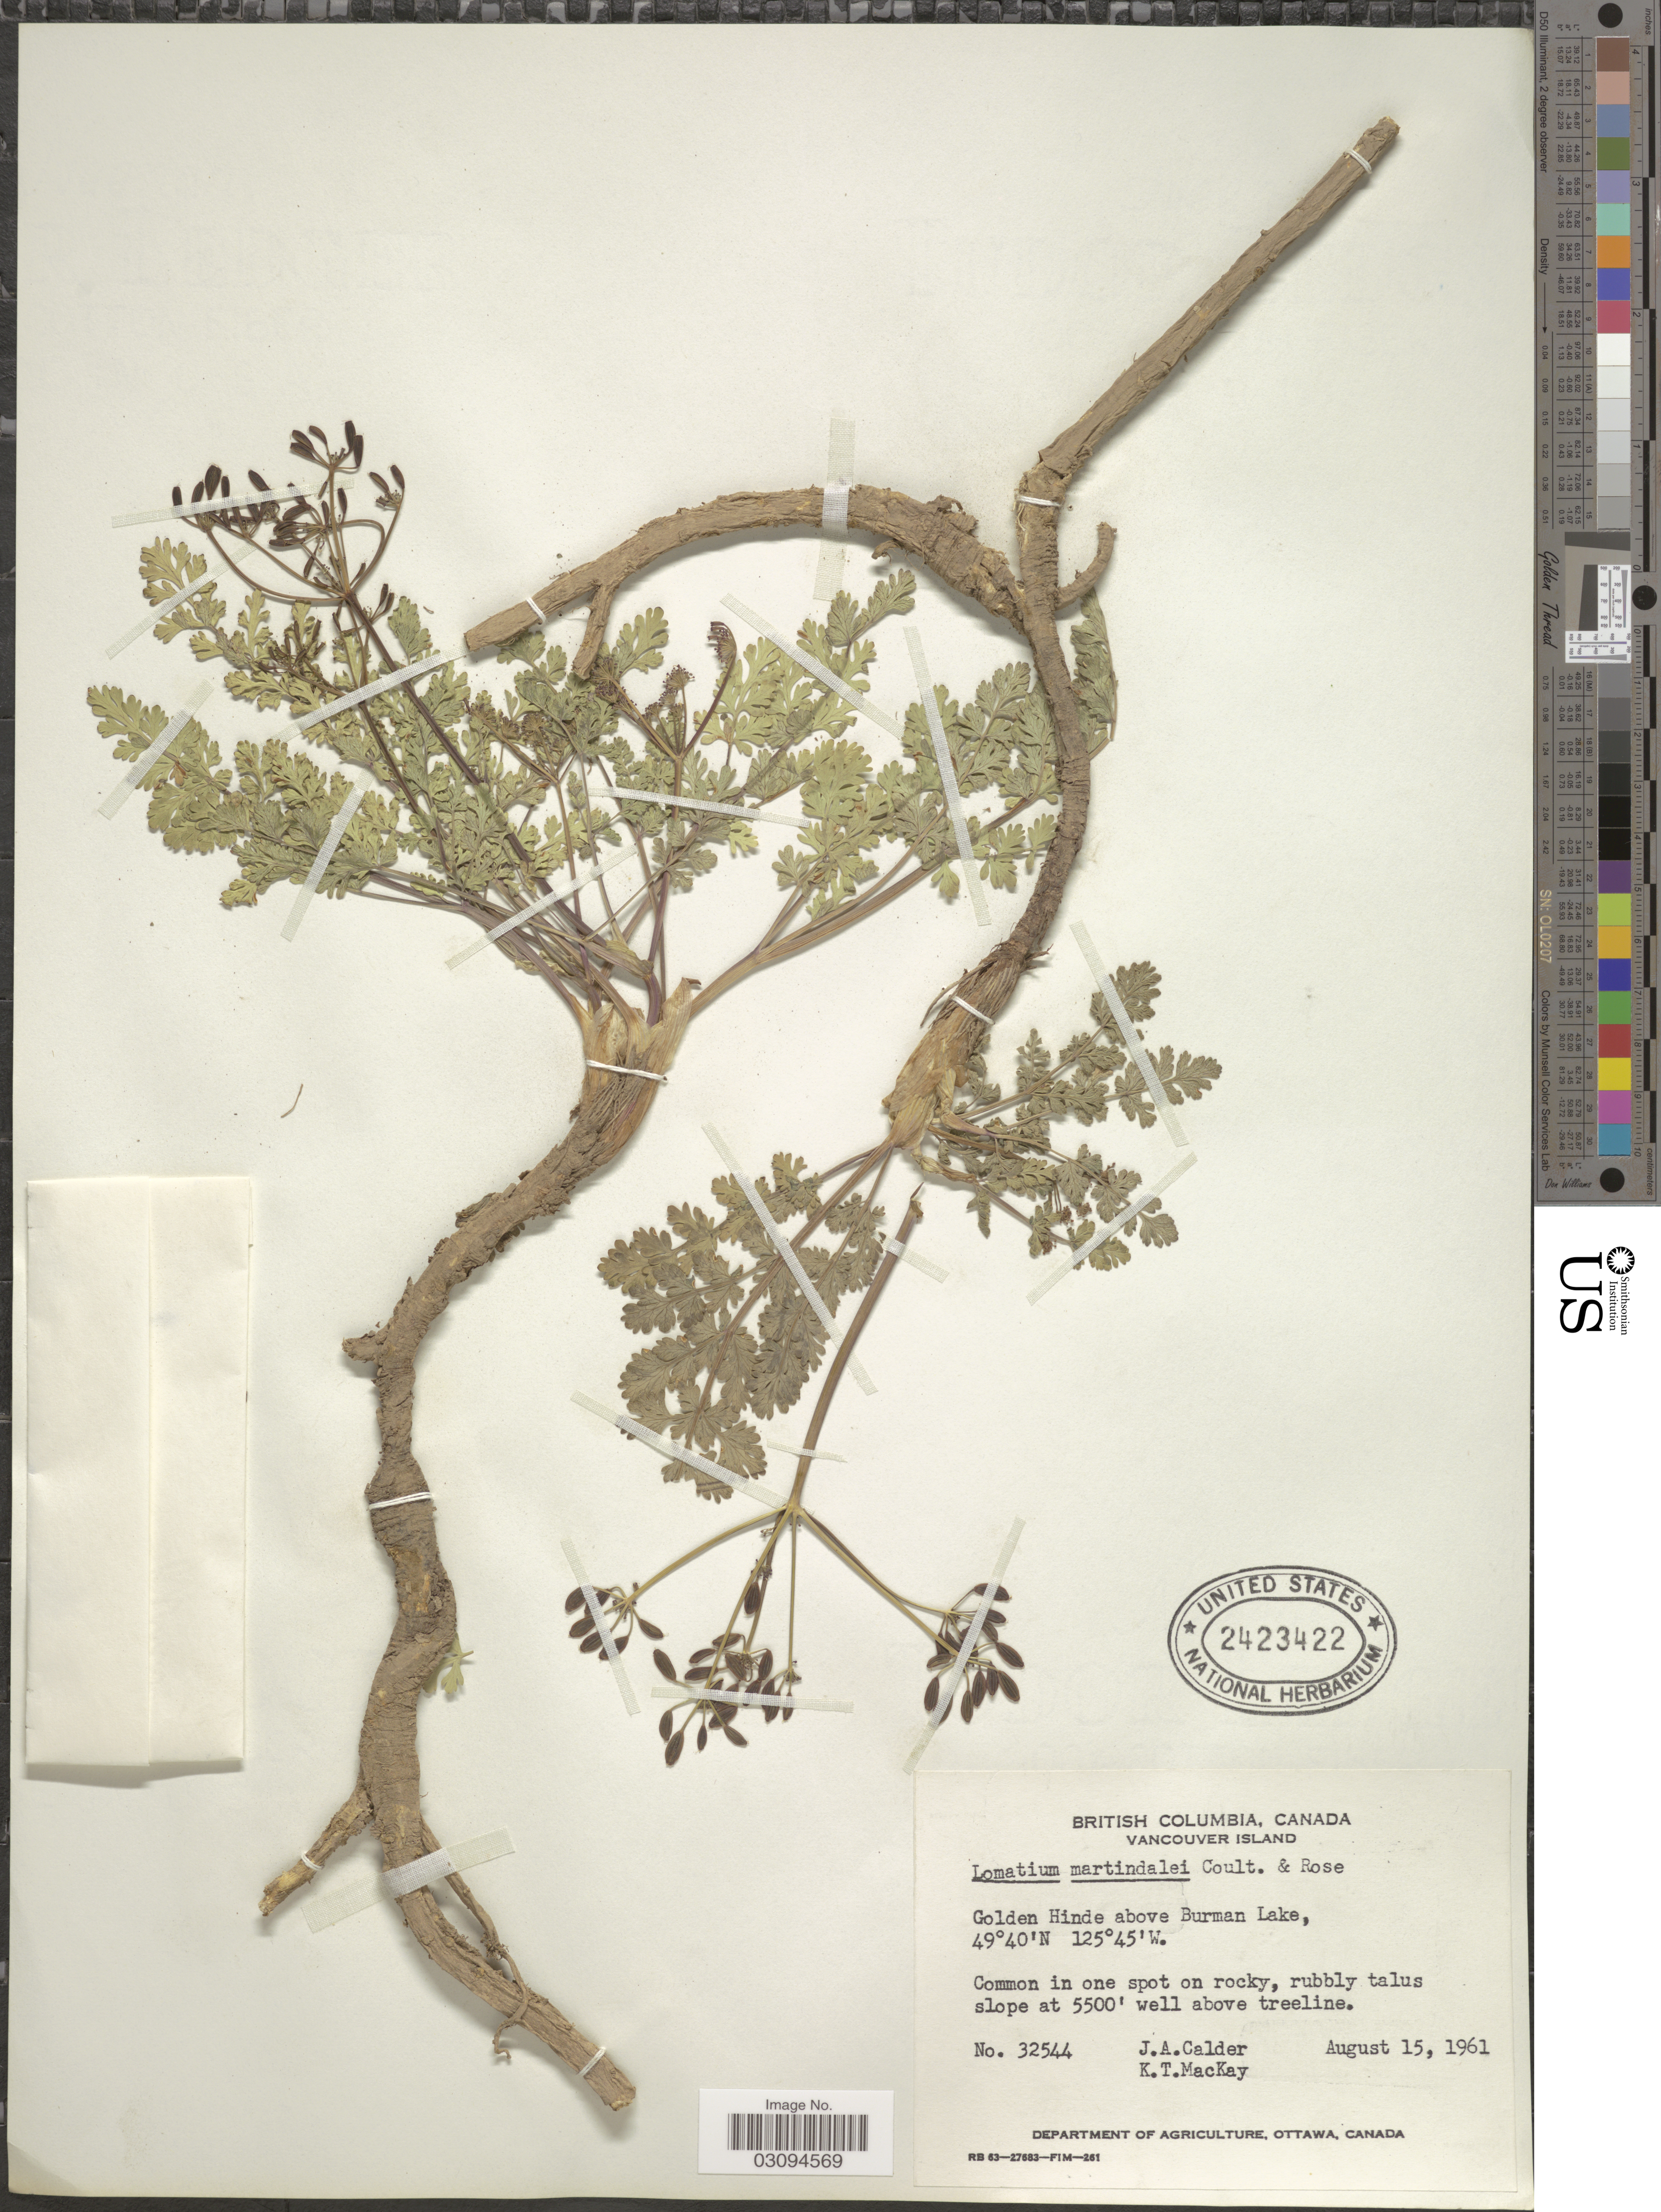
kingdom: Plantae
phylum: Tracheophyta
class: Magnoliopsida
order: Apiales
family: Apiaceae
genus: Lomatium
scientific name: Lomatium martindalei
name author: (J.M. Coult. & Rose) J.M. Coult. & Rose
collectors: J. A. Calder & K. T. Mackay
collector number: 32544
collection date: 1961-08-15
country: Canada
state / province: British Columbia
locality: Vancouver Island. Golden Hinde above Burman Lake.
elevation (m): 1676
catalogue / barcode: US 2423422